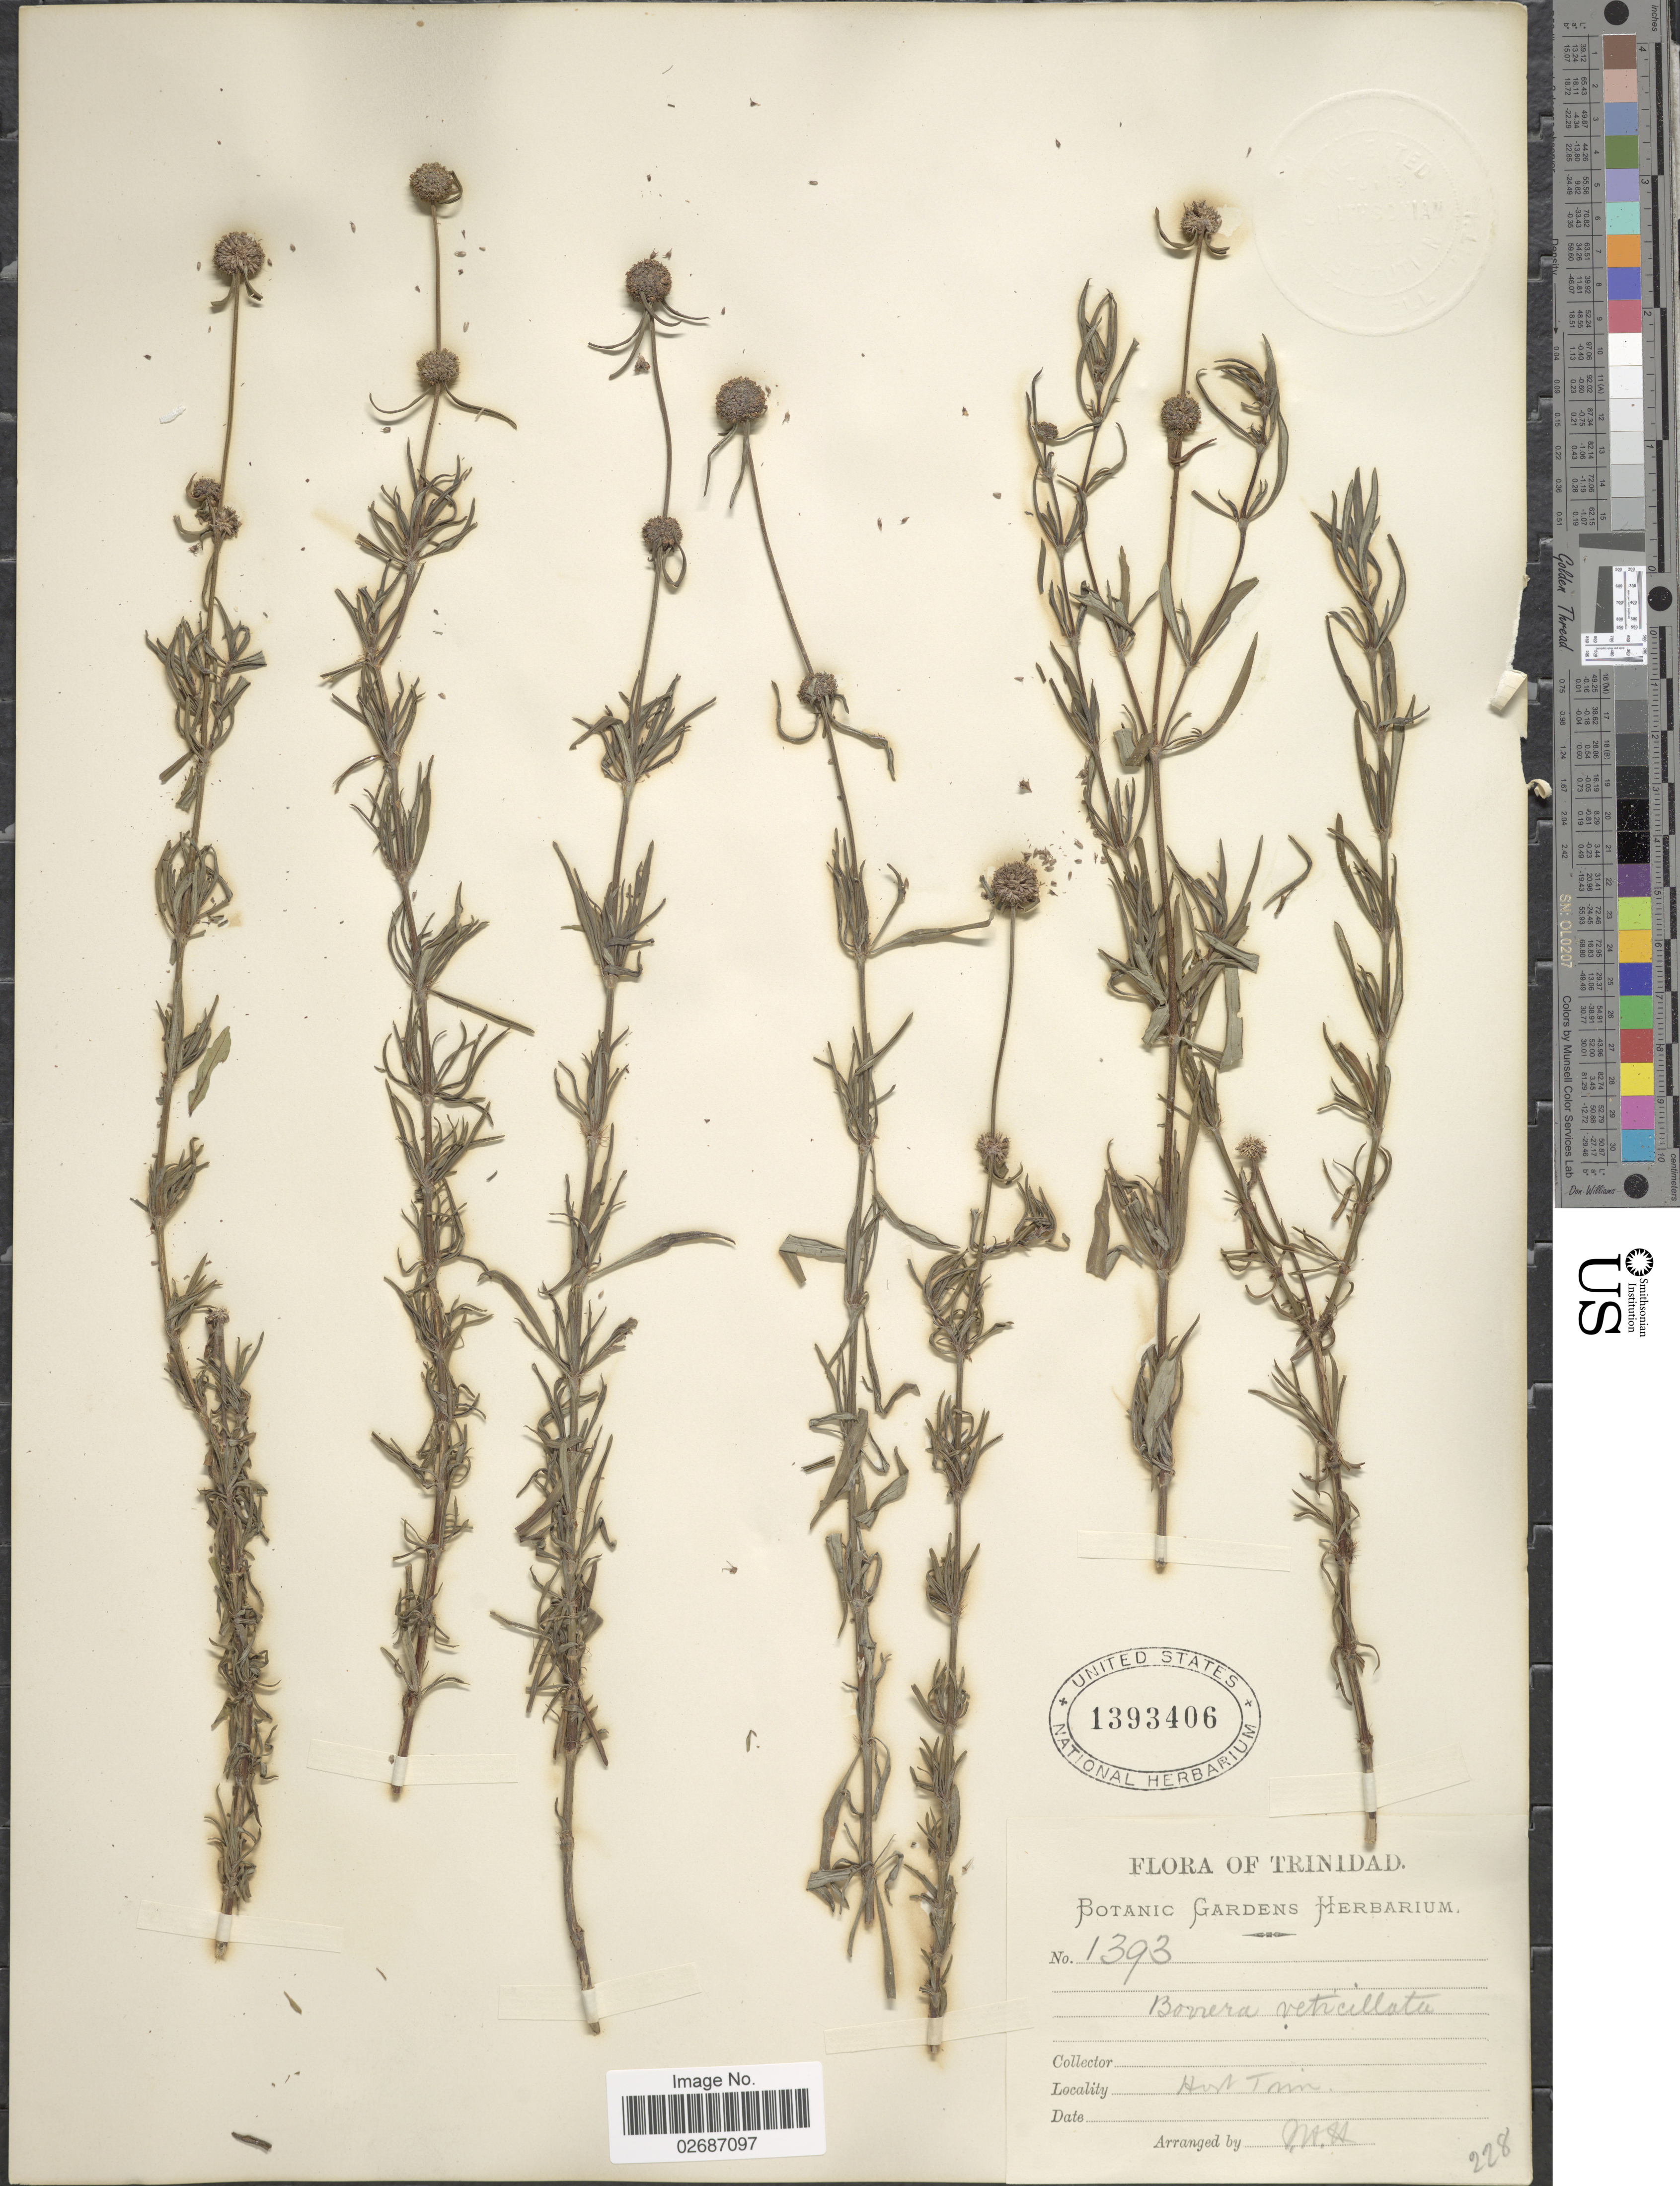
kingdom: Plantae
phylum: Tracheophyta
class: Magnoliopsida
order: Gentianales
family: Rubiaceae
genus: Borreria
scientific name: Borreria verticillata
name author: (L.) G. Mey.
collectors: Botanic Gardens Herbarium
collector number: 1393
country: Trinidad and Tobago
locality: Trinindad, Hort Trin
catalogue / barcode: US 1393406